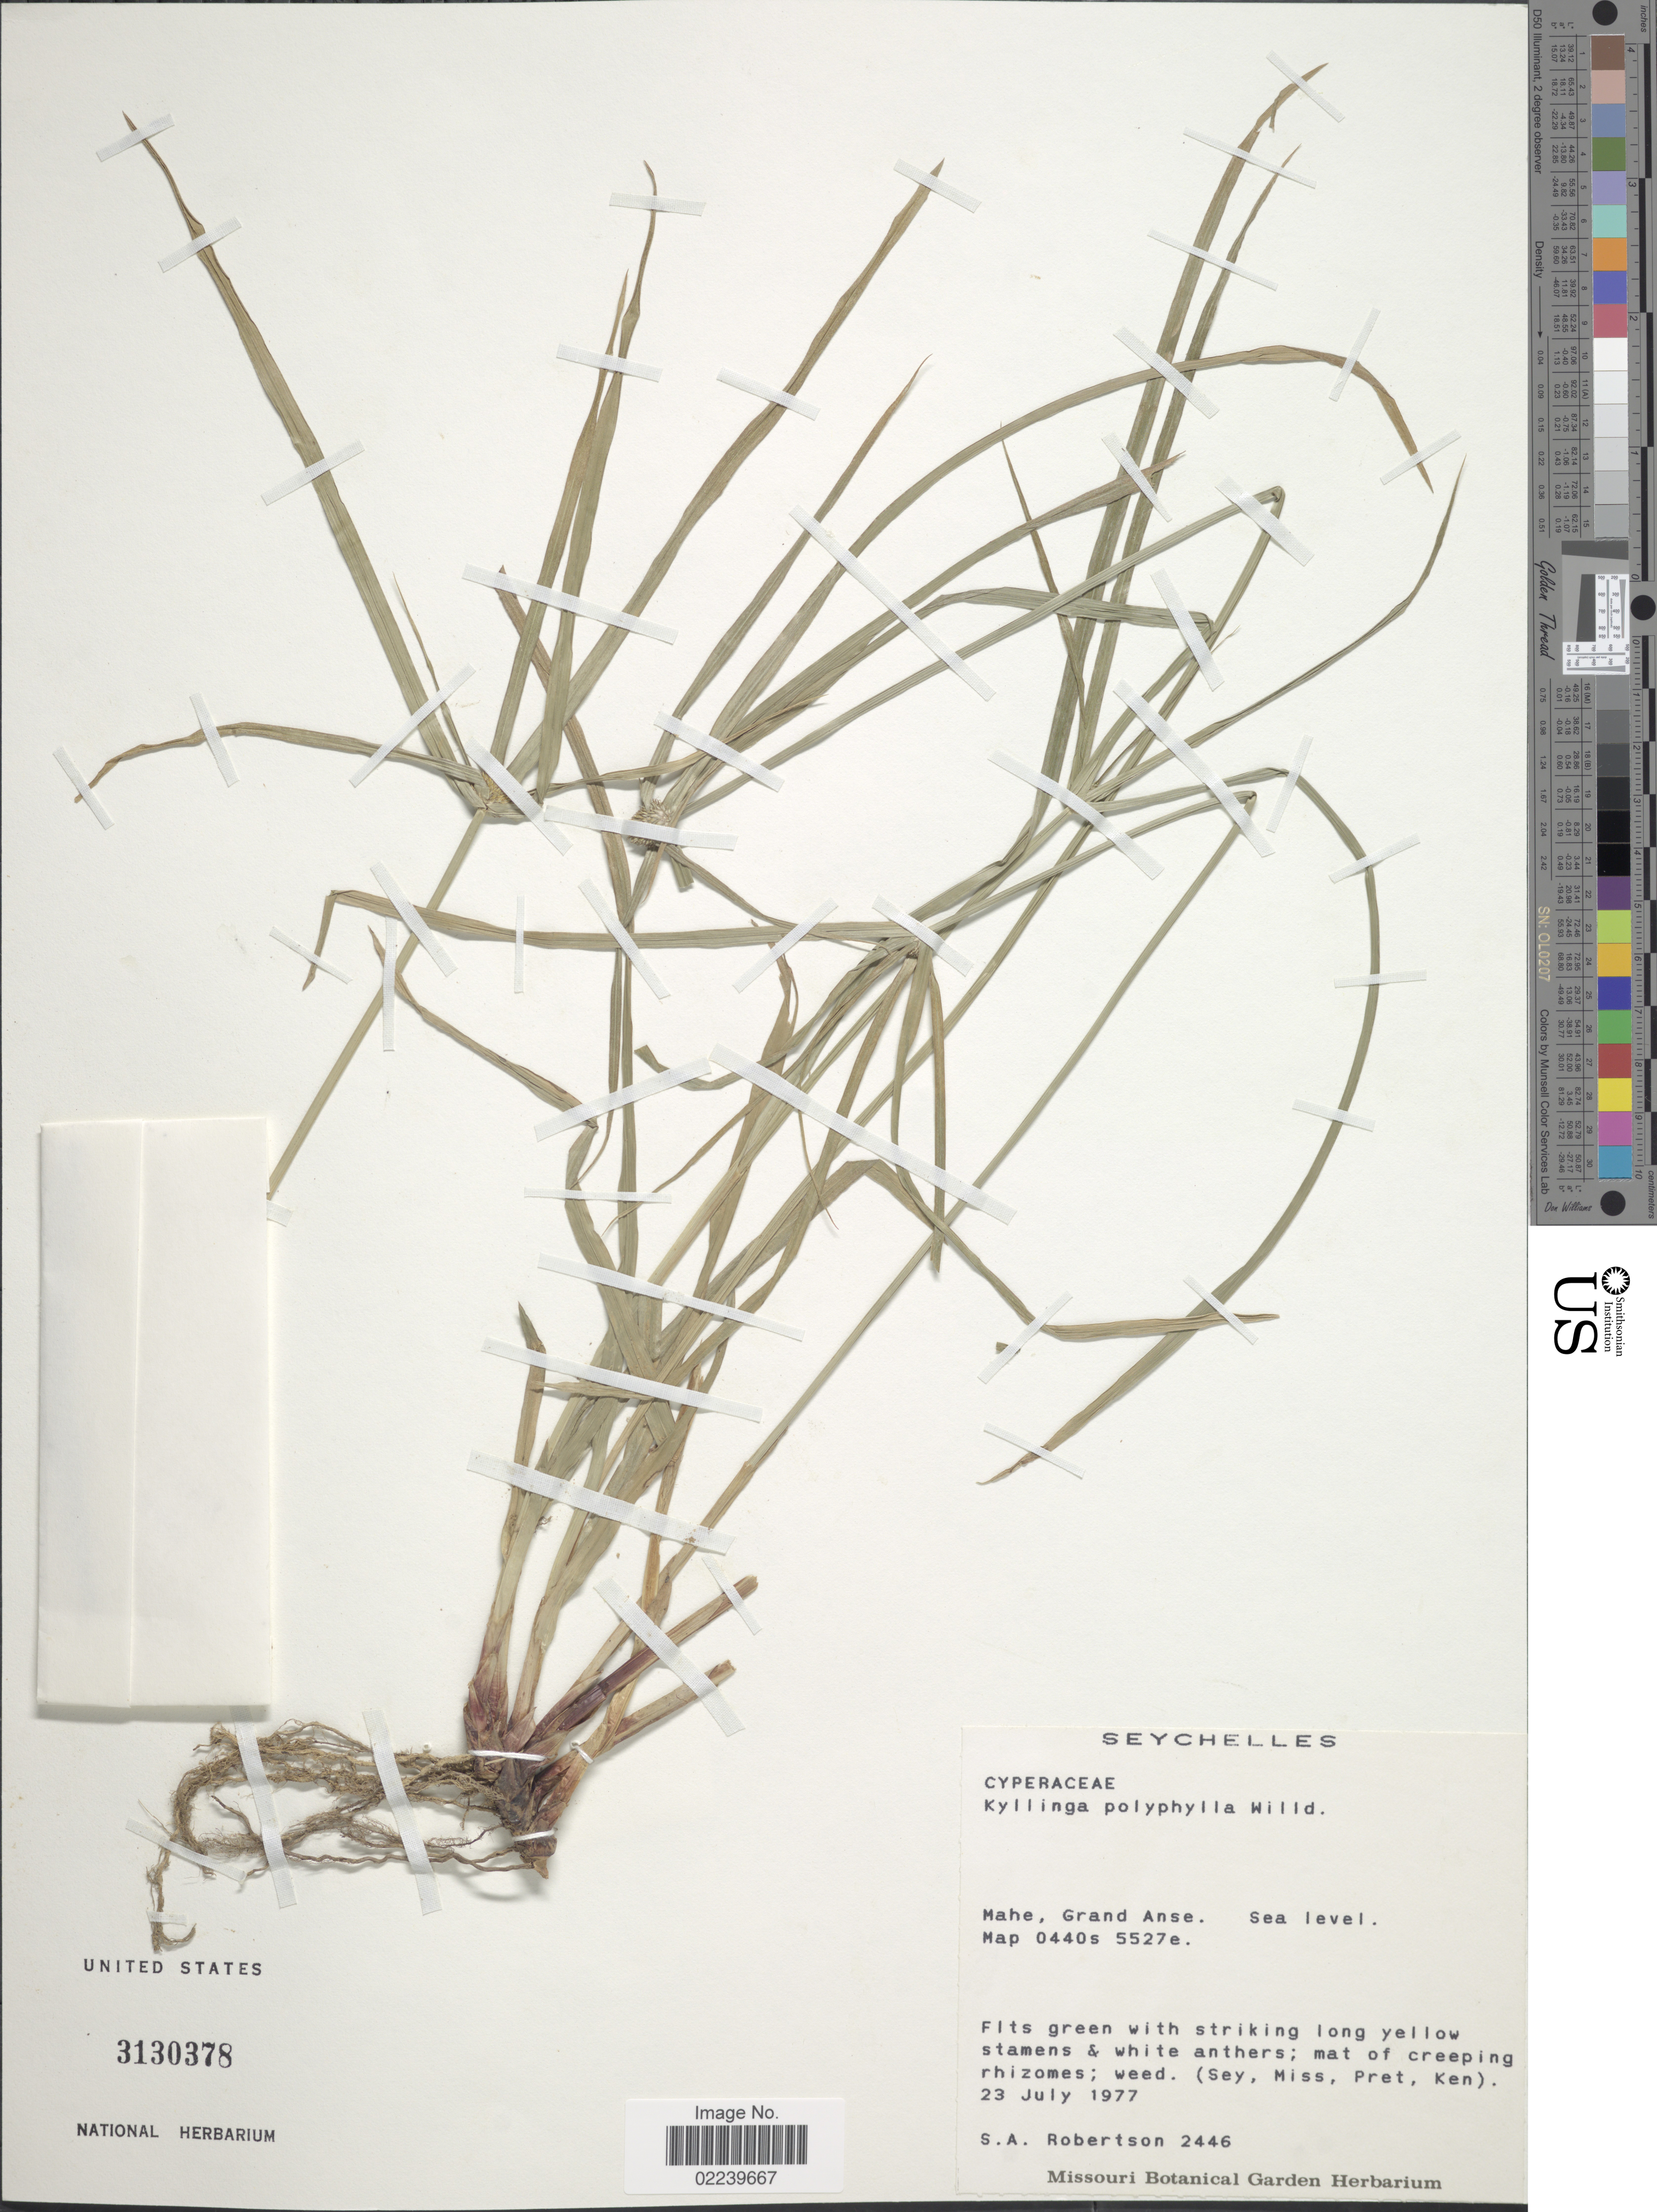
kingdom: Plantae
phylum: Tracheophyta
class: Liliopsida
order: Poales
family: Cyperaceae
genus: Cyperus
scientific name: Cyperus aromaticus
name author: (Ridl.) Mattf. & Kük.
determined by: Strong, M. T., (US), Smithsonian Institution - National Museum of Natural History (UNITED STATES)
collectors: S. A. Robertson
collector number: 2446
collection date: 1977-07-23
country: Seychelles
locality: Mahe, Grand Anse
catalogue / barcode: US 3130378